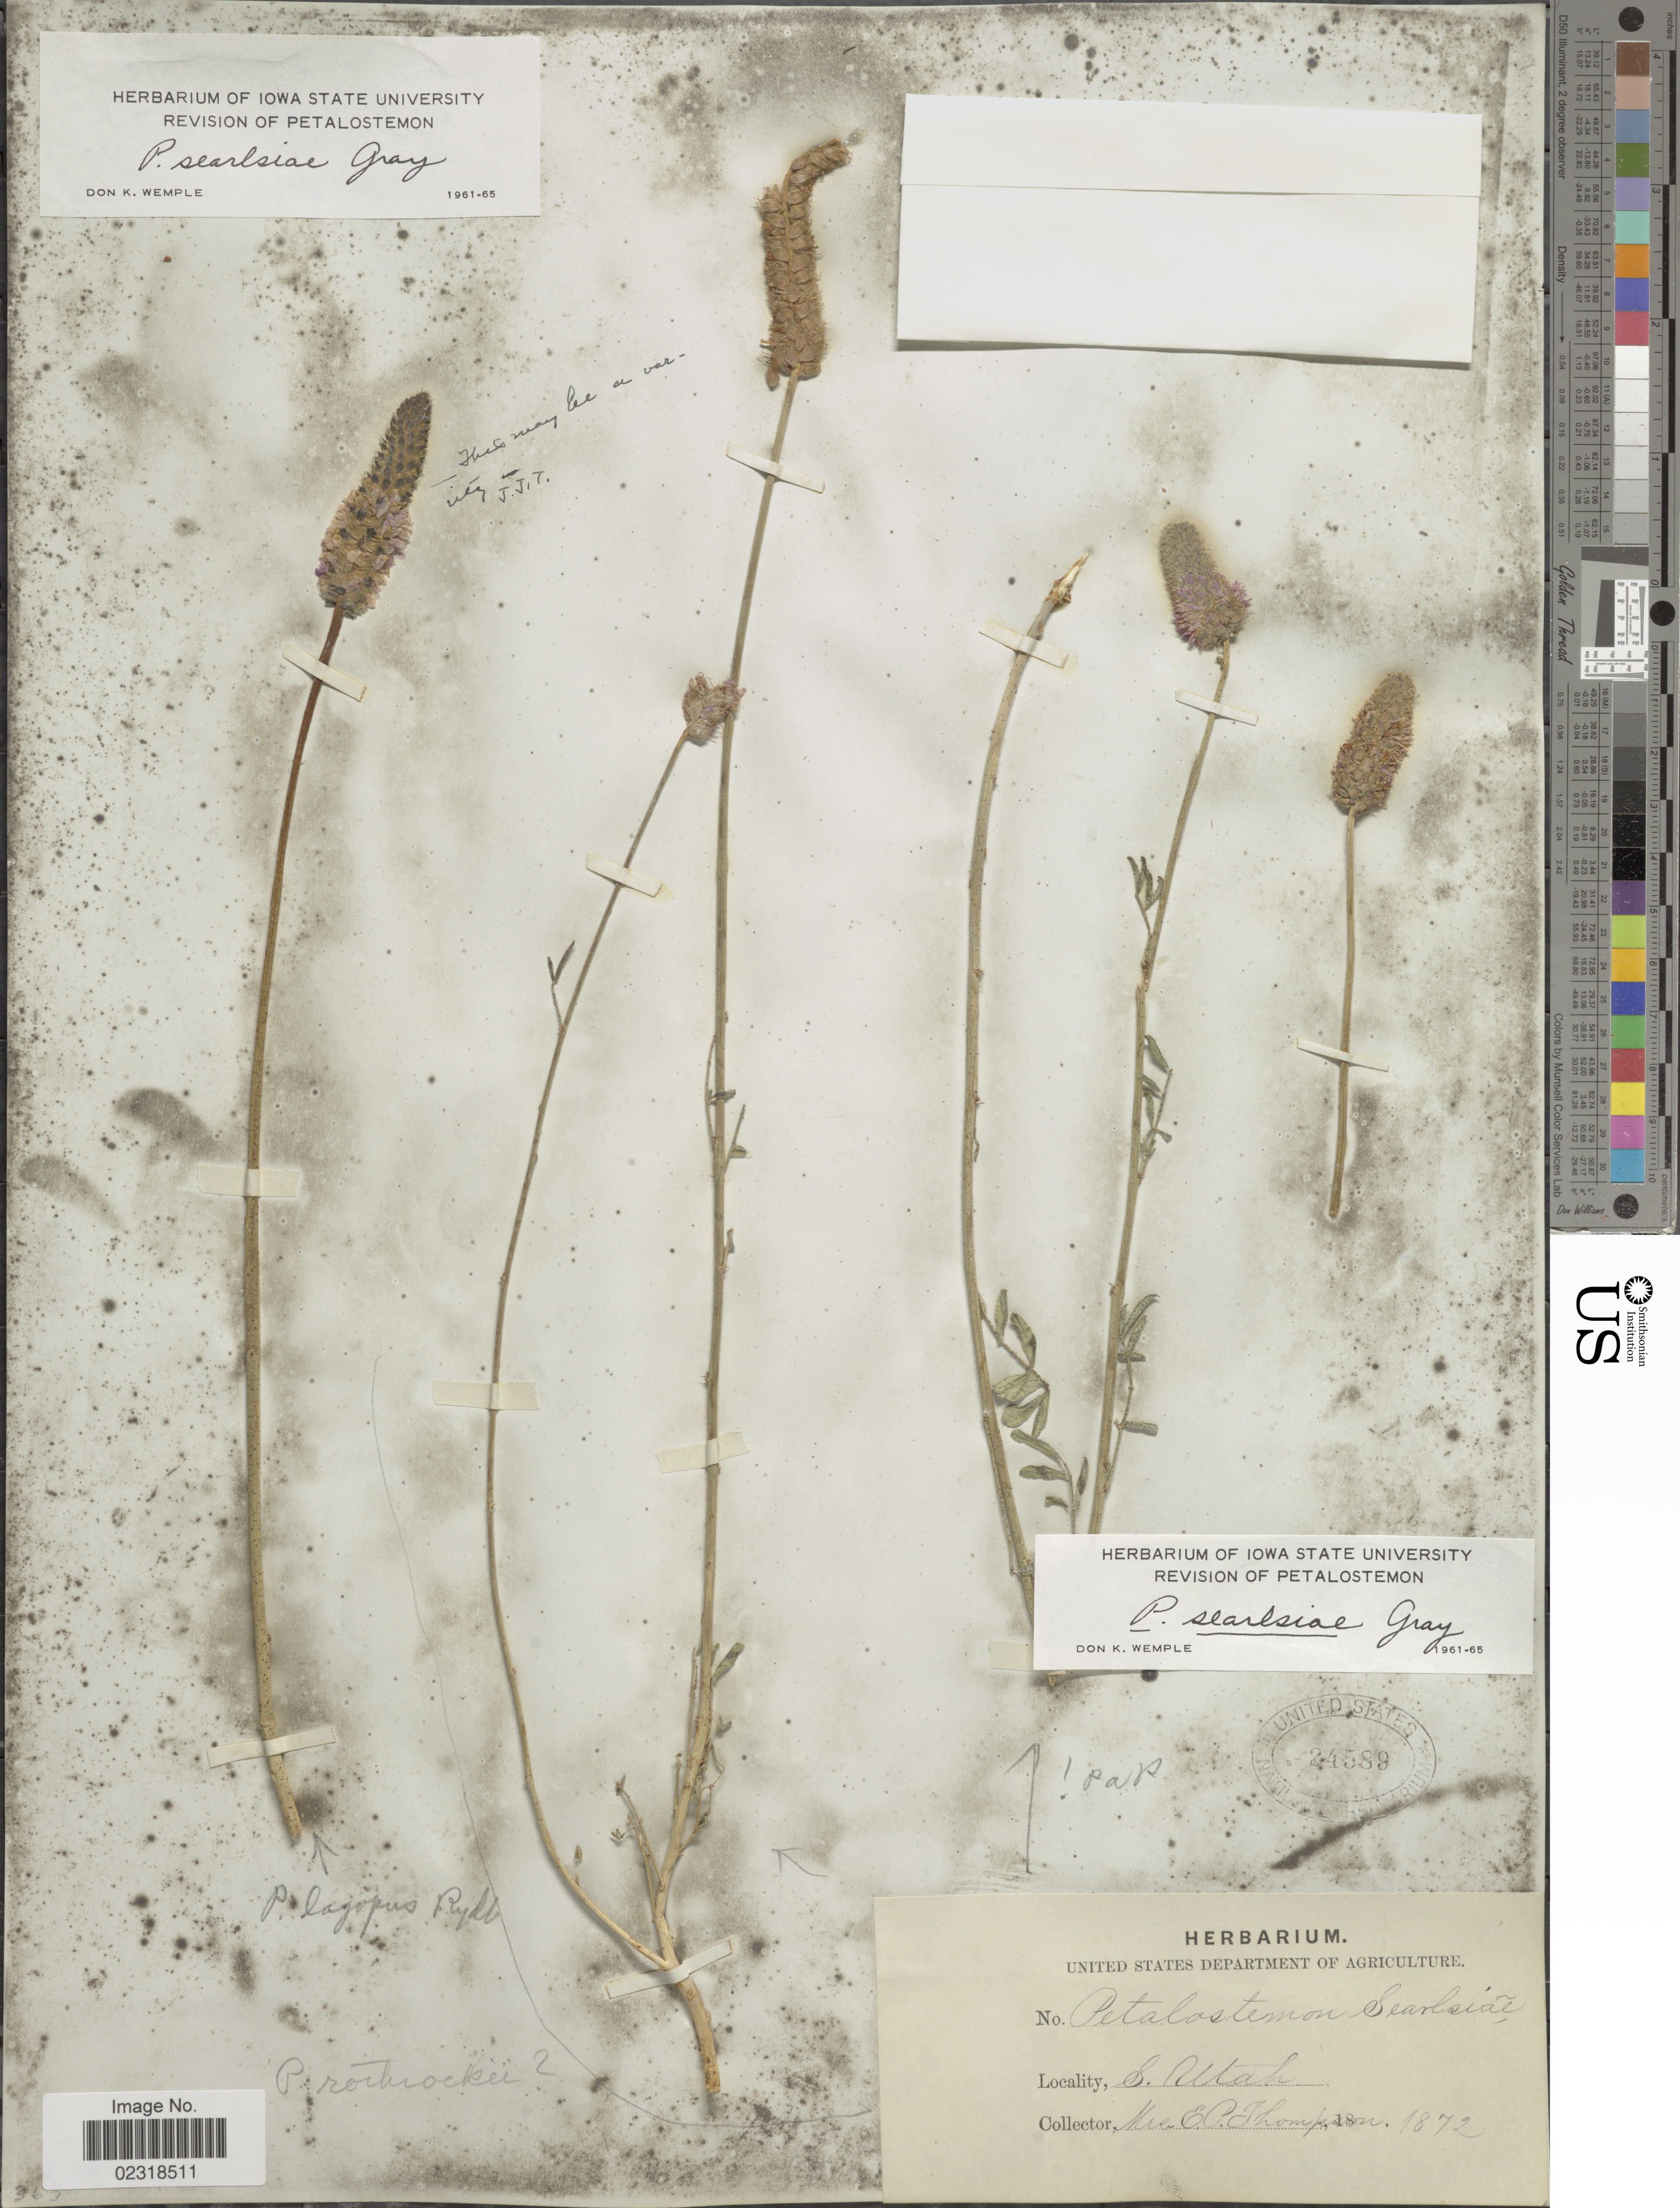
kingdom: Plantae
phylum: Tracheophyta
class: Magnoliopsida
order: Fabales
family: Fabaceae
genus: Dalea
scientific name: Dalea searlsiae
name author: (A. Gray) Barneby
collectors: E. P. Thompson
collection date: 1872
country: United States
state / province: Utah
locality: S. Utah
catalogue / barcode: US 24589